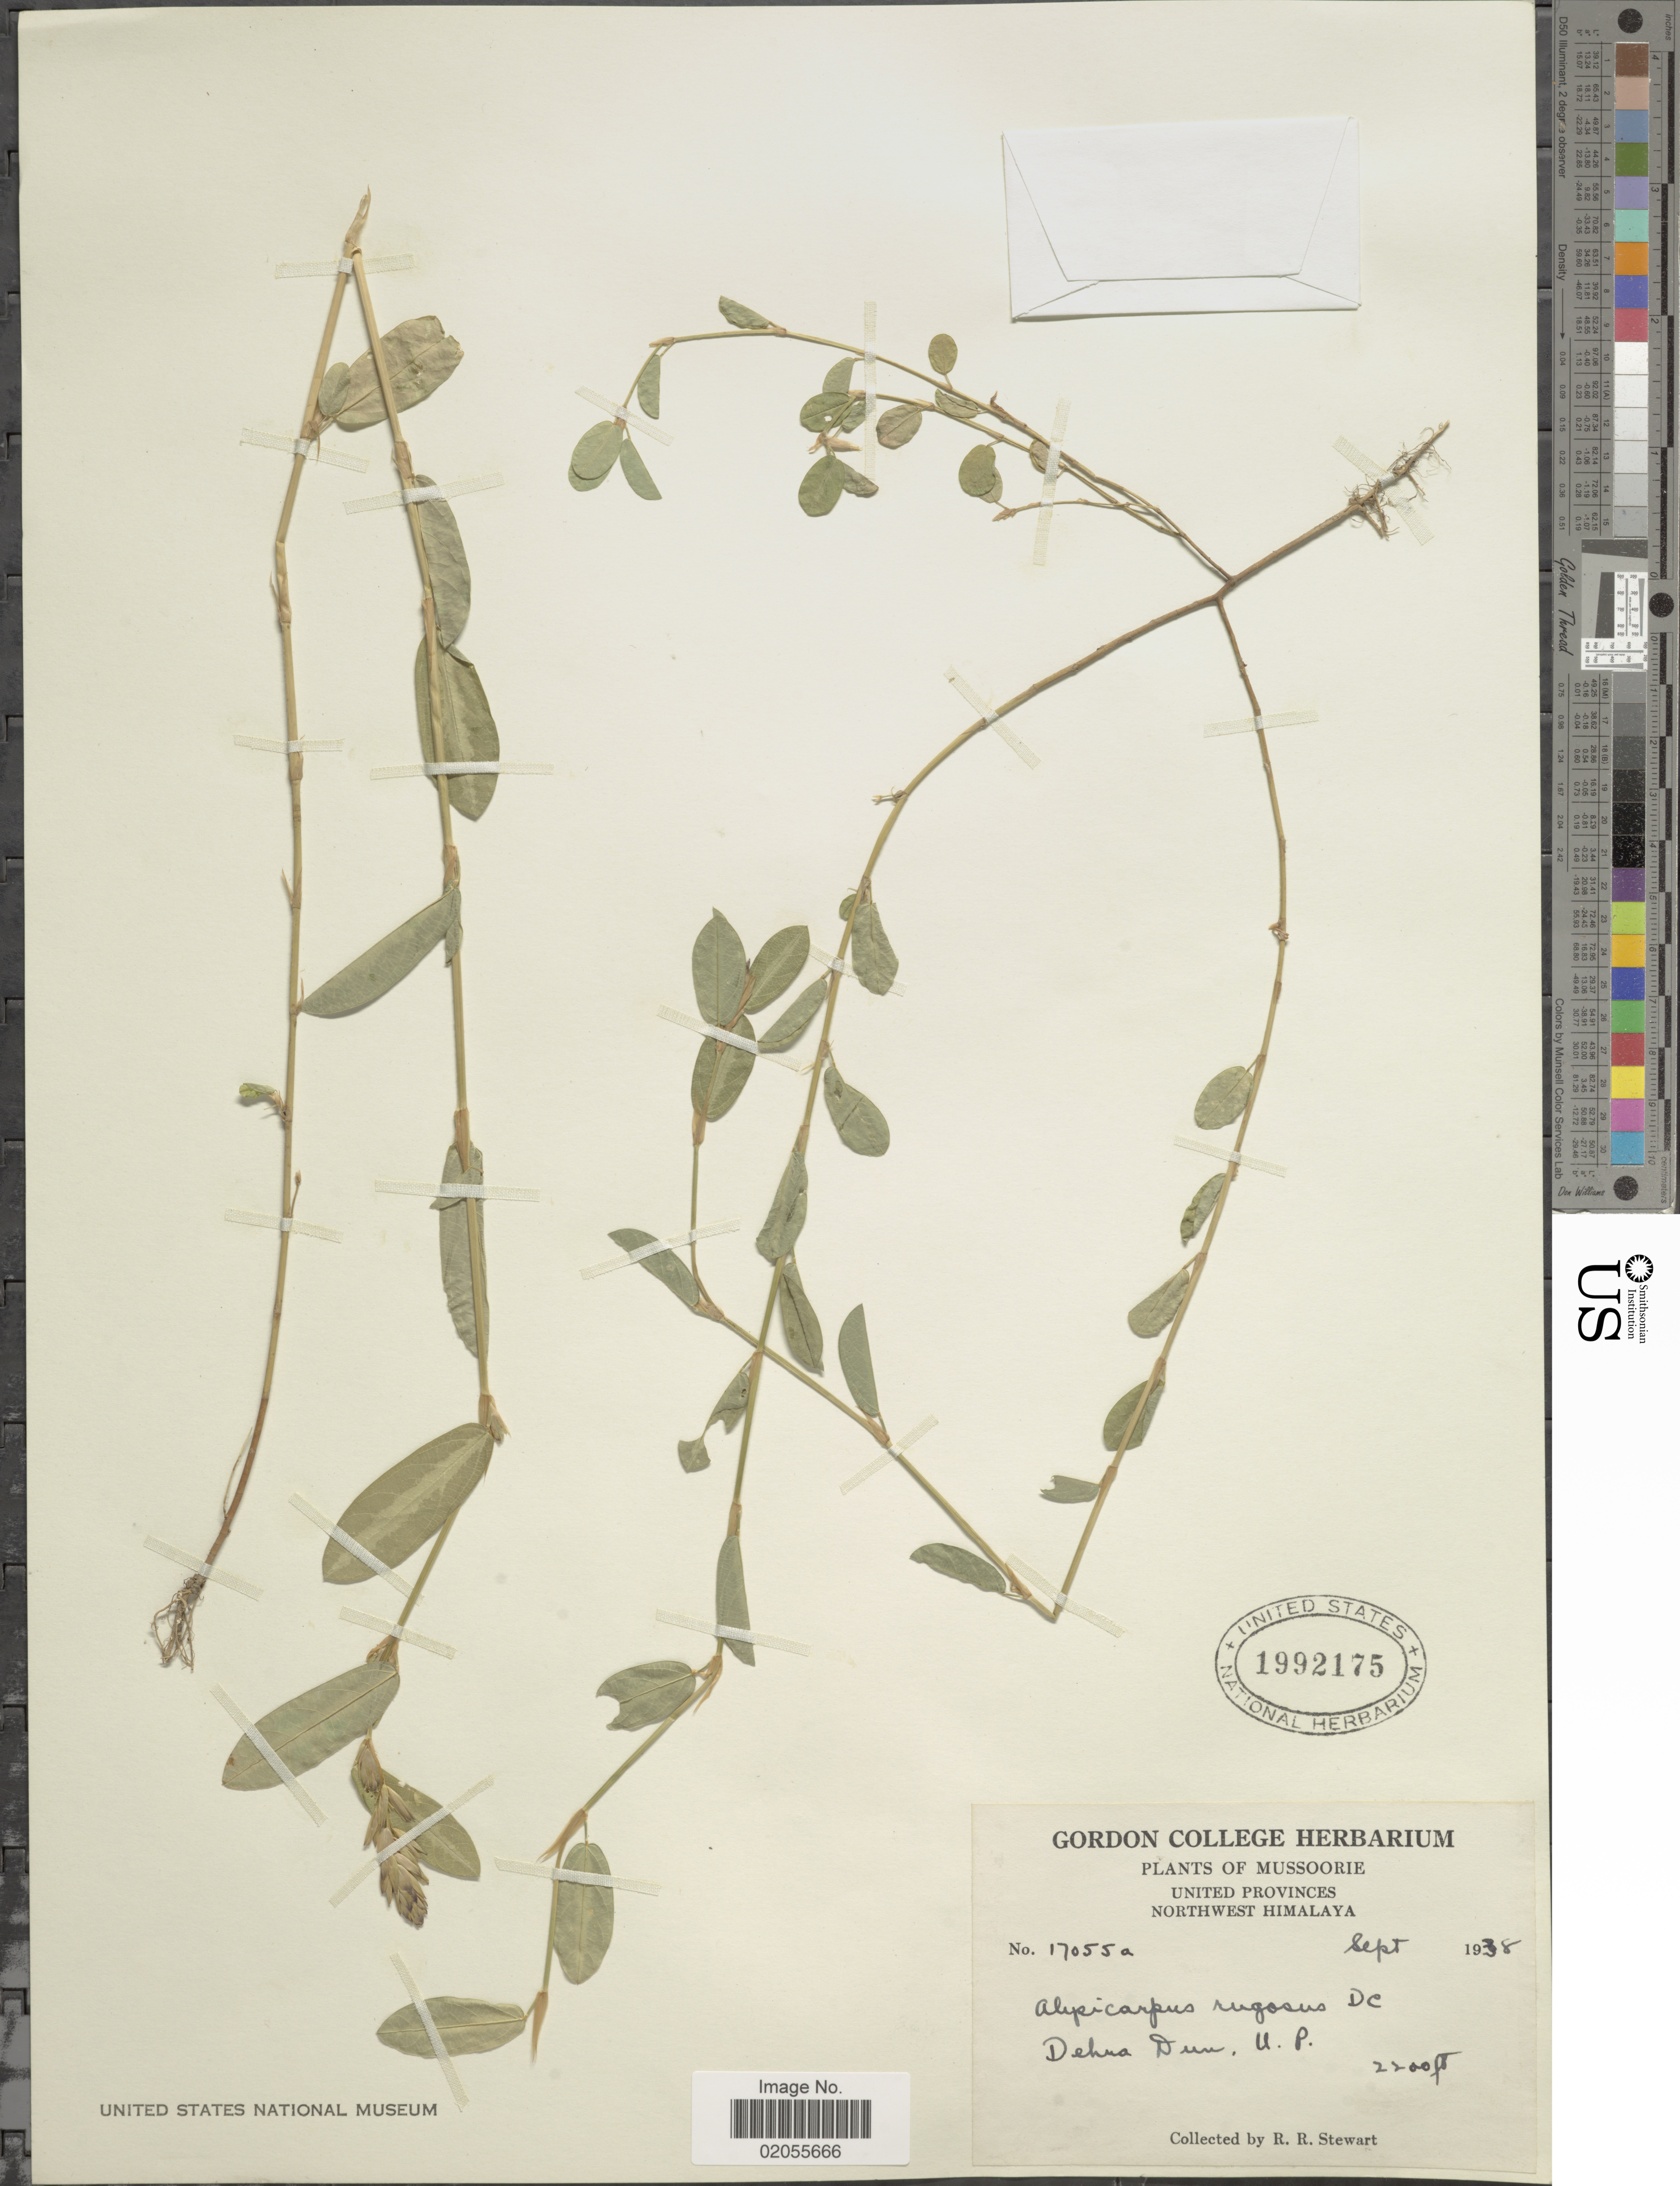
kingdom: Plantae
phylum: Tracheophyta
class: Magnoliopsida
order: Fabales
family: Fabaceae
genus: Alysicarpus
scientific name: Alysicarpus rugosus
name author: (Willd.) DC.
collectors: R. R. Stewart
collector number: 17055a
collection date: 1938-09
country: India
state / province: Uttarakhand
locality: Mussoorie, United Provinces, Northwest Himalaya. Dehra Dun, U. P.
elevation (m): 671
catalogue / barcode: US 1992175